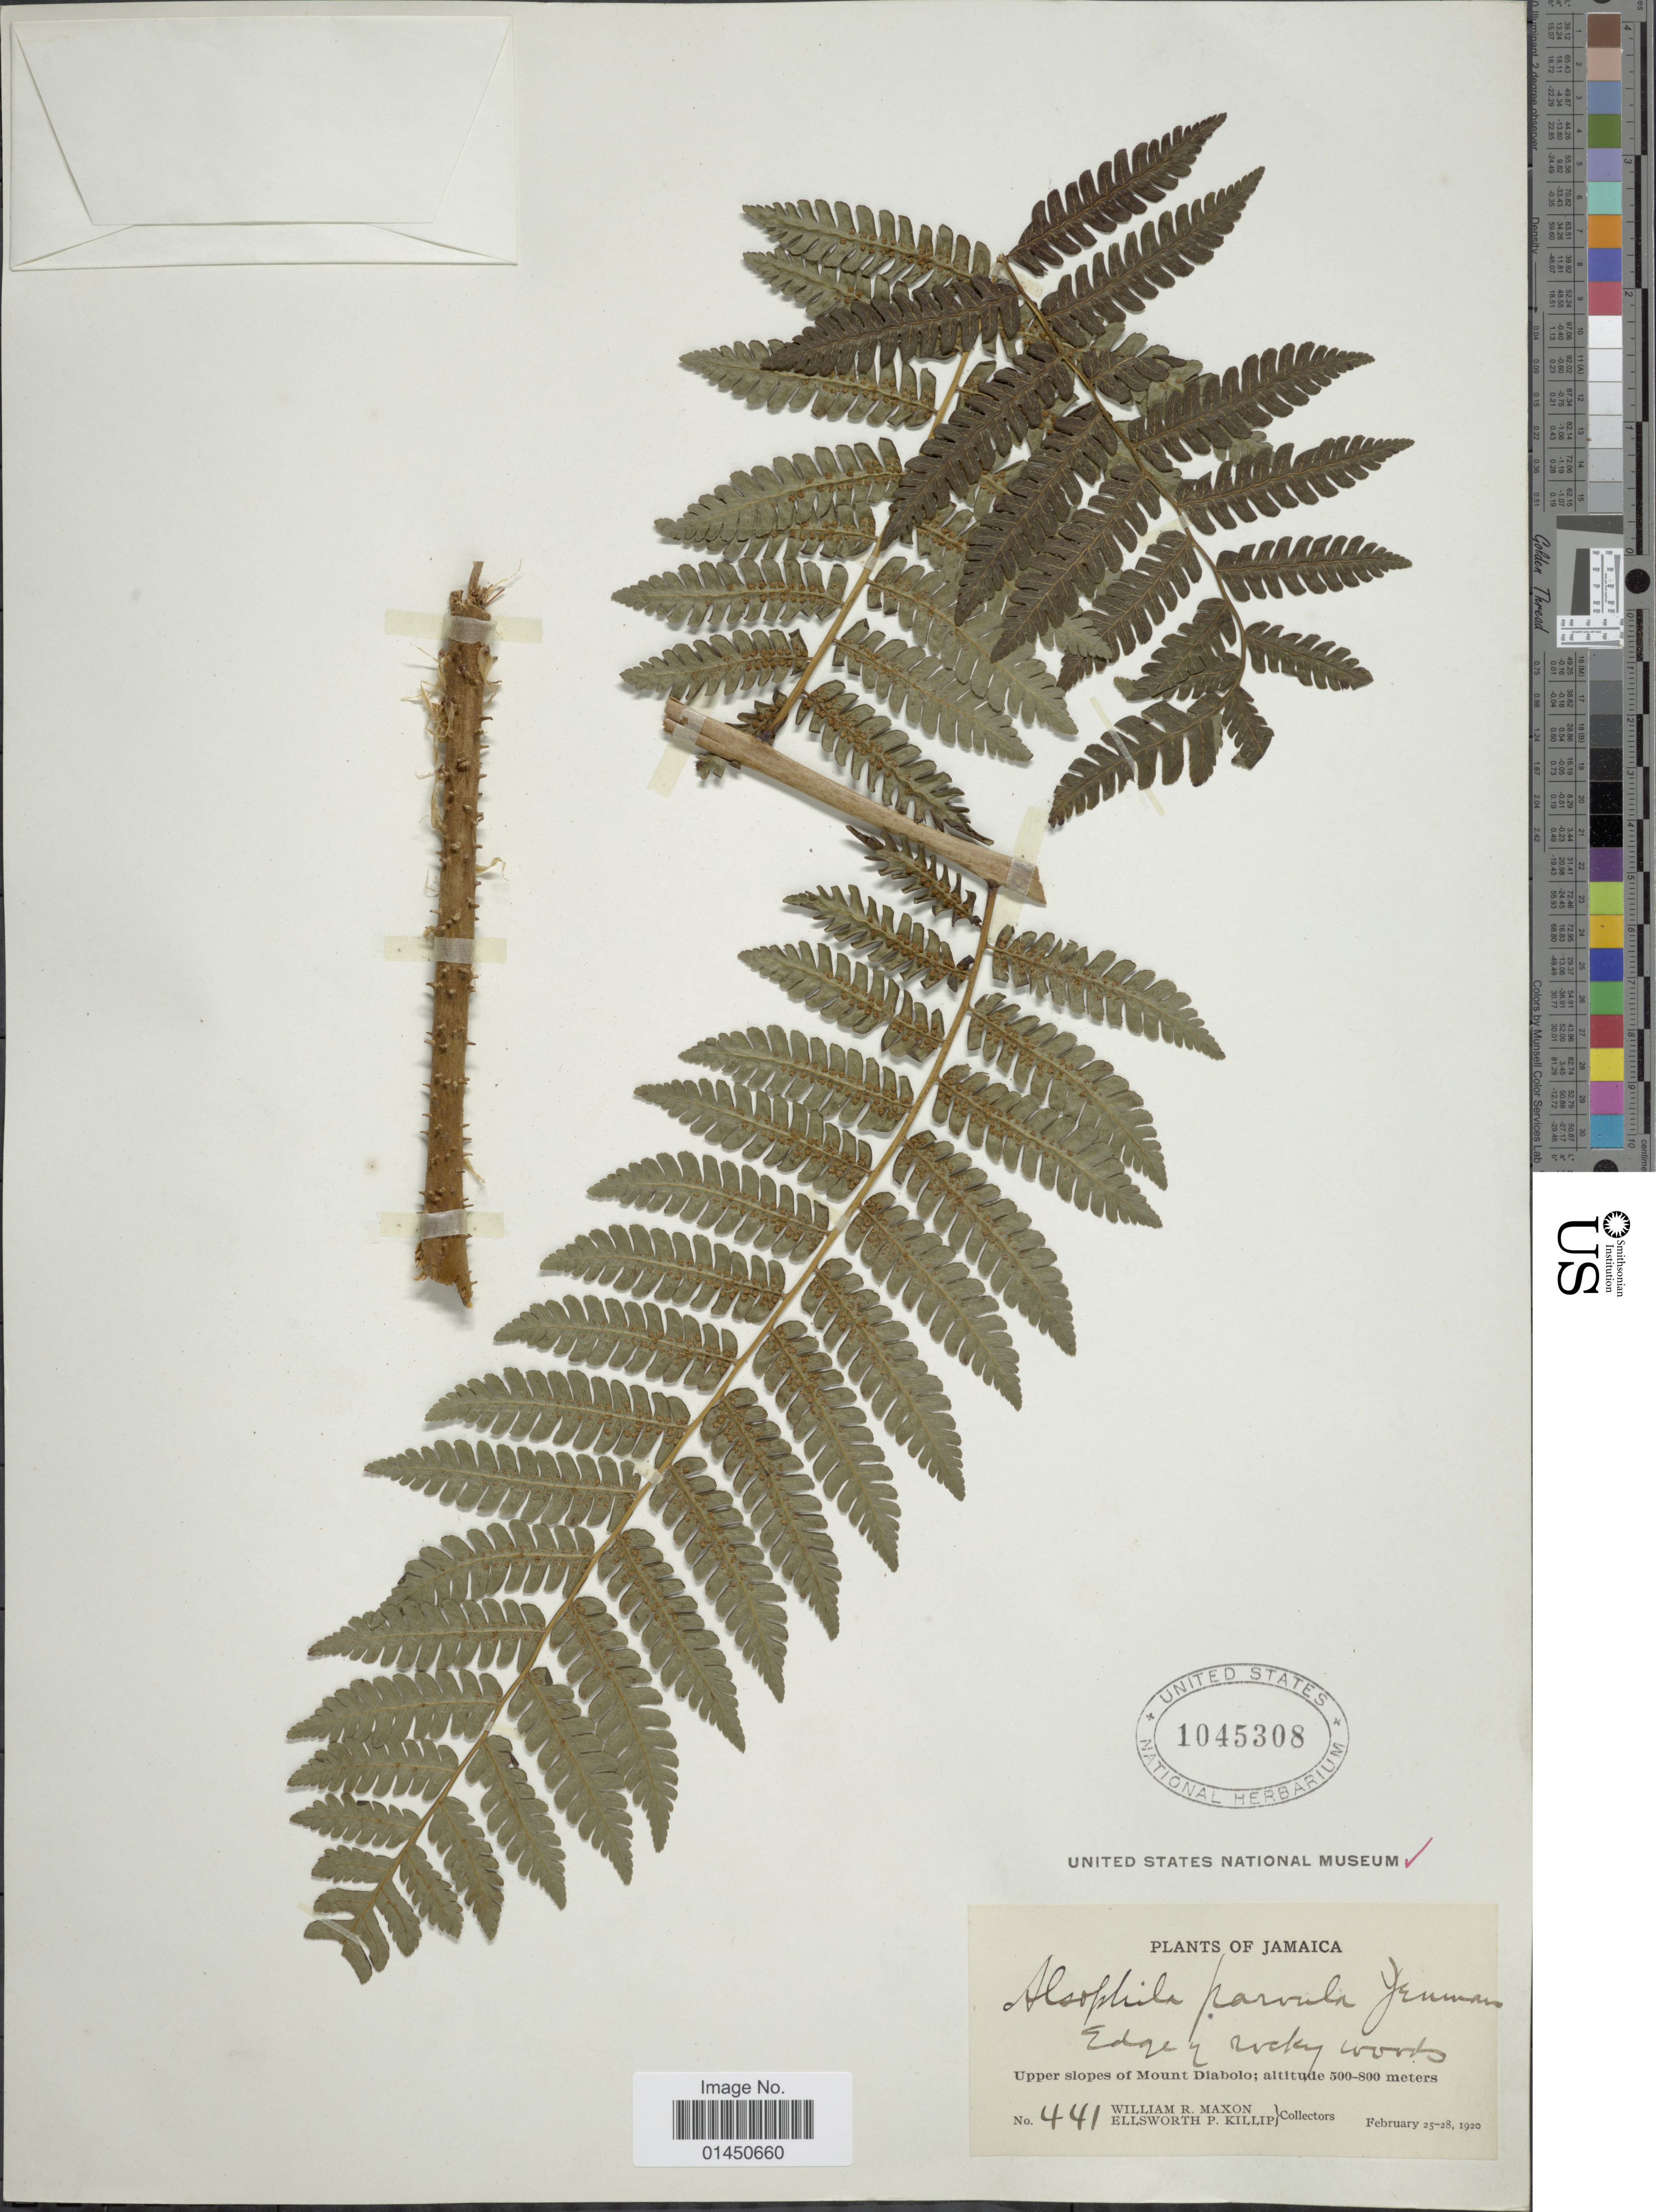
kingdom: Plantae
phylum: Tracheophyta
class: Polypodiopsida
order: Cyatheales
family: Cyatheaceae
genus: Cyathea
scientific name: Cyathea parvula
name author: (Jenman) Domin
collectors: W. R. Maxon & E. P. Killip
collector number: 441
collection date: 1920-02-25/1920-02-28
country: Jamaica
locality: Esge of rocky woods, Upper slopes of Mount Diabolo.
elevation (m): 500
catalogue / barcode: US 1045308